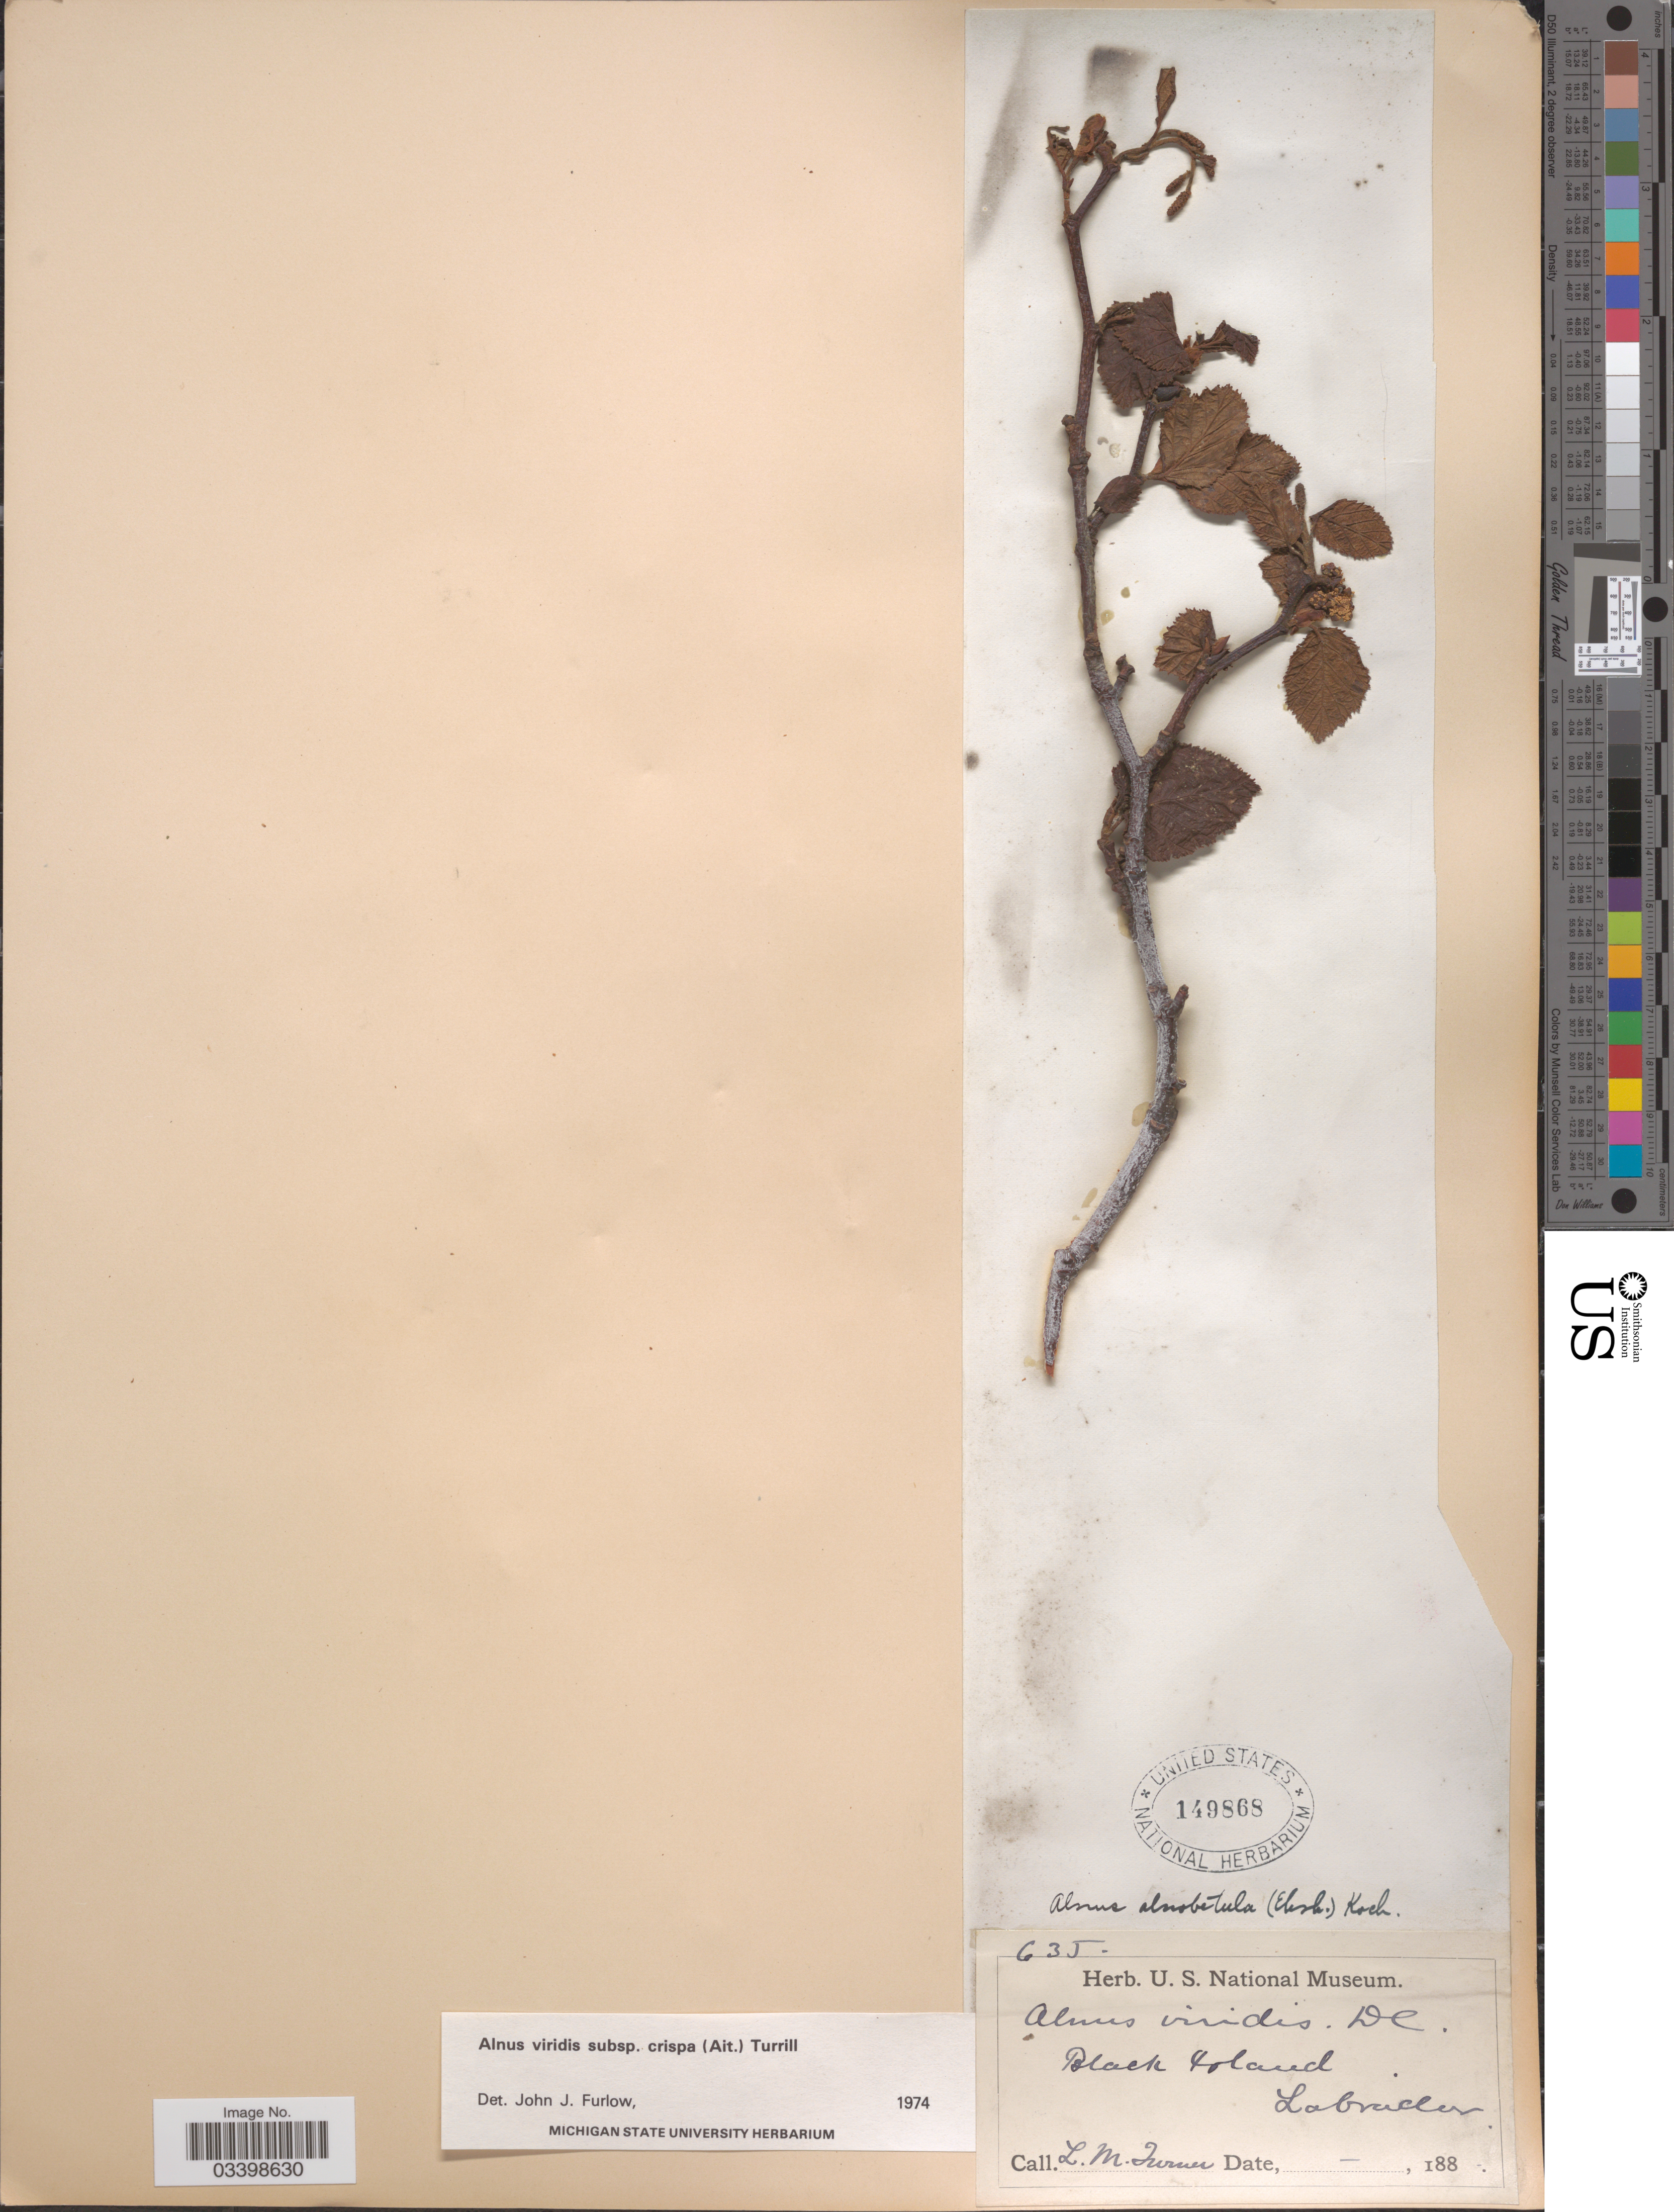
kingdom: Plantae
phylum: Tracheophyta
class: Magnoliopsida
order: Fagales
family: Betulaceae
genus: Alnus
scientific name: Alnus viridis subsp. crispa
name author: (Aiton) Turrill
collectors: L. M. Turner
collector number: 635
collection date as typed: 188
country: Canada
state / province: Newfoundland and Labrador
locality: Black Island. Labrador.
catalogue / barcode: US 149868